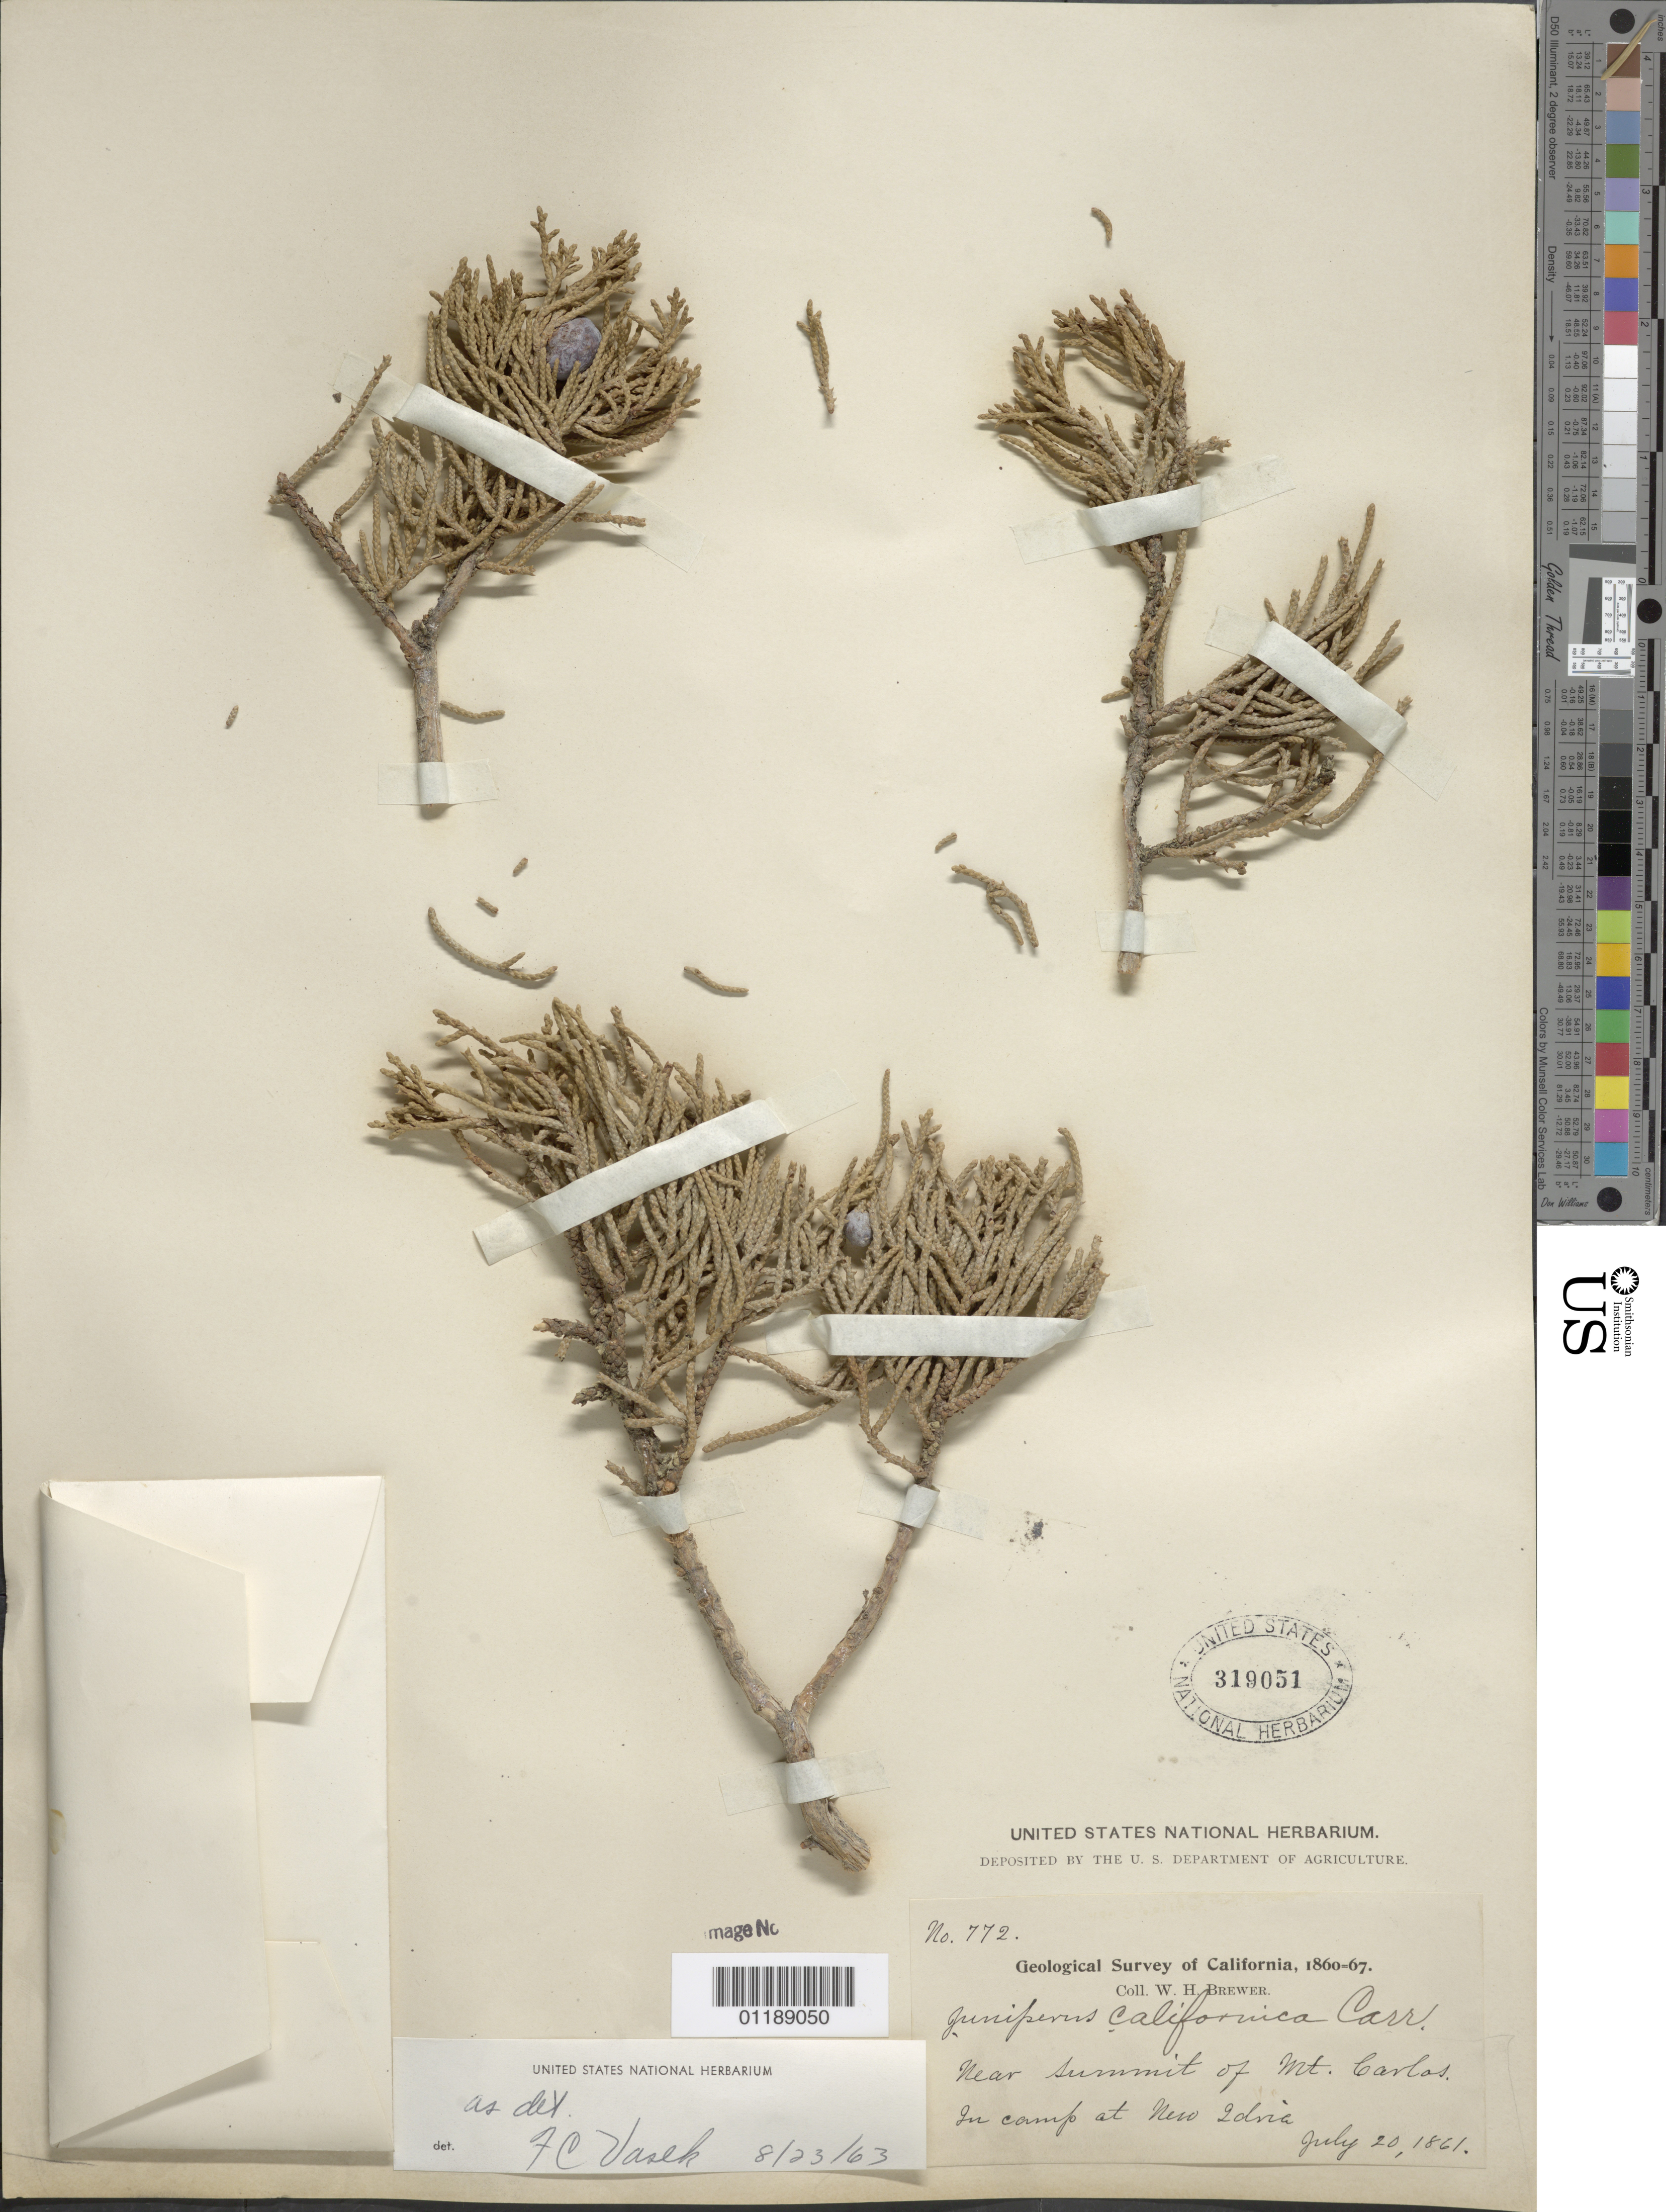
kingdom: Plantae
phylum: Tracheophyta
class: Pinopsida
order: Pinales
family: Cupressaceae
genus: Juniperus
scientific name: Juniperus californica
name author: Carrière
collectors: W. H. Brewer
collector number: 772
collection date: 1861-07-20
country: United States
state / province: California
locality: Near summit of Mt. San Carlos, in camp at New Idria.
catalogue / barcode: US 319051